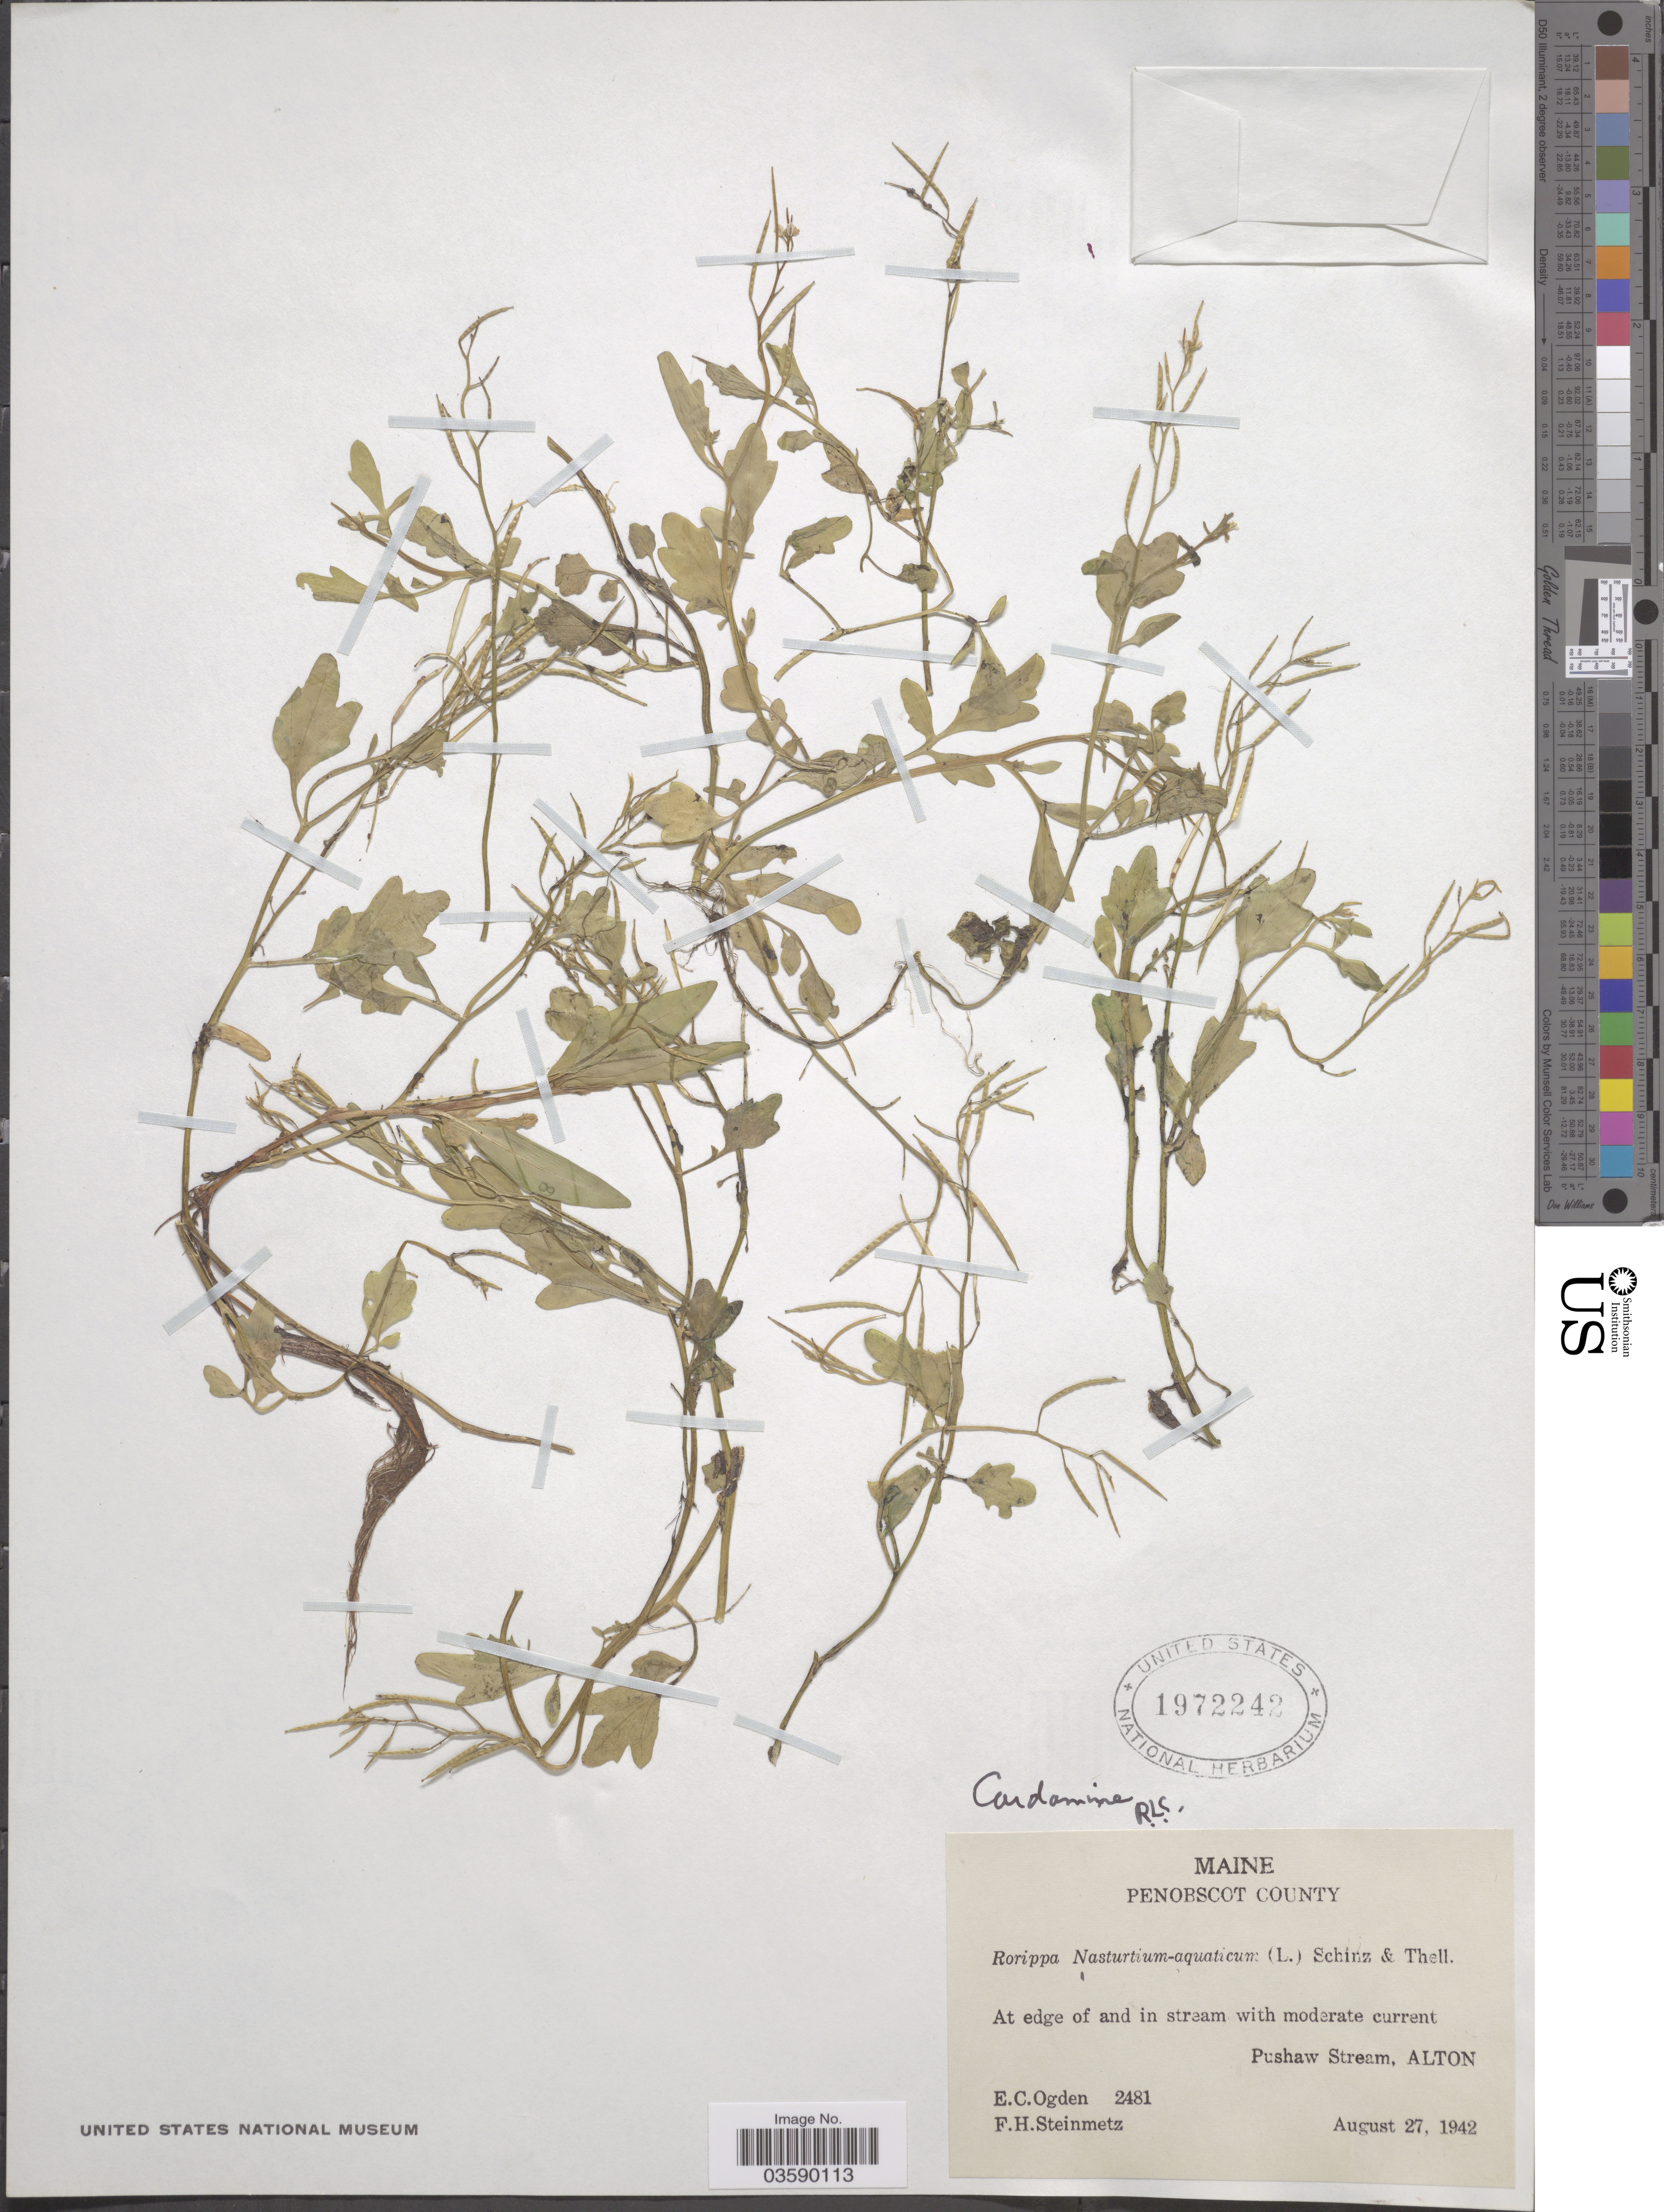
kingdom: Plantae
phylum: Tracheophyta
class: Magnoliopsida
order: Brassicales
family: Brassicaceae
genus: Cardamine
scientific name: Cardamine sp.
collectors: E. Ogden & F. H. Steinmetz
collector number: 2481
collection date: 1942-08-27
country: United States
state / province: Maine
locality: Penobscot County. At edge of and in stream with moderate current. Pushaw Stream, Alton.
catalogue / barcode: US 1972242